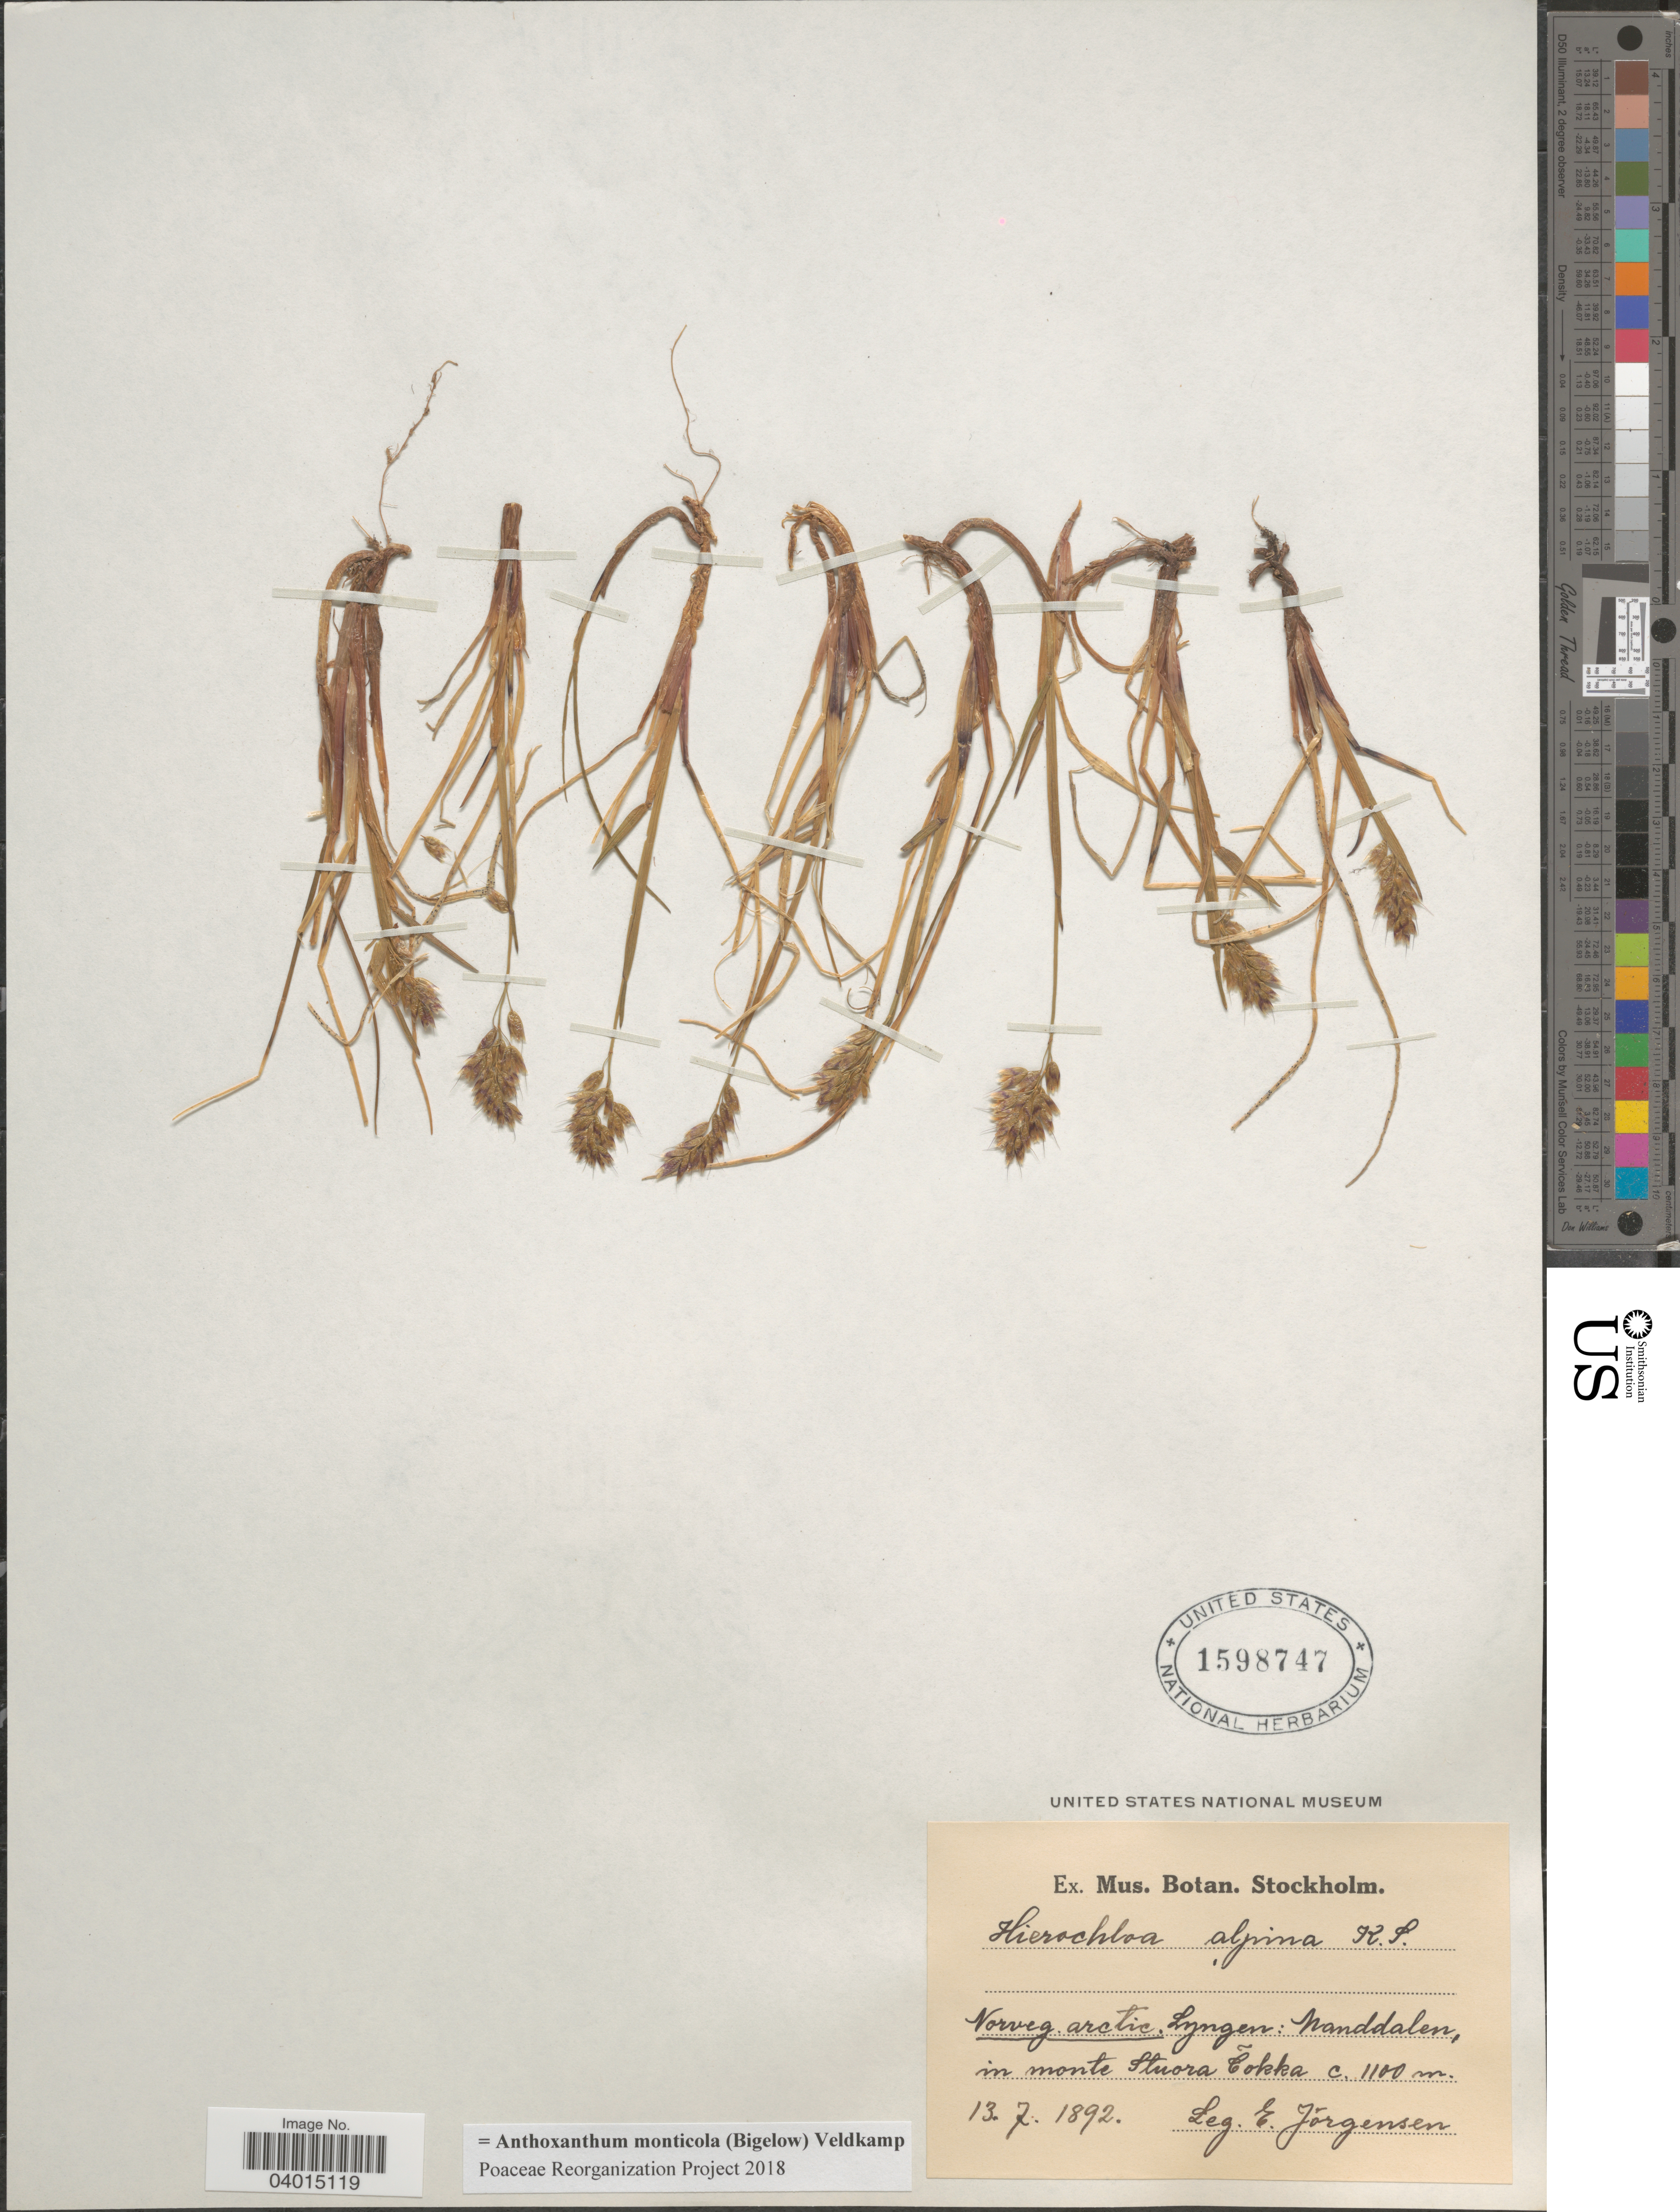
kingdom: Plantae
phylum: Tracheophyta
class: Liliopsida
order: Poales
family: Poaceae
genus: Anthoxanthum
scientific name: Anthoxanthum monticola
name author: (Bigelow) Veldkamp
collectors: E. H. Jørgensen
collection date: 1892-07-13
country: Norway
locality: Norveg. arctic. Lyngen: Nanddalen, in monte Stuora Cokka.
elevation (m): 1100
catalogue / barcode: US 1598747